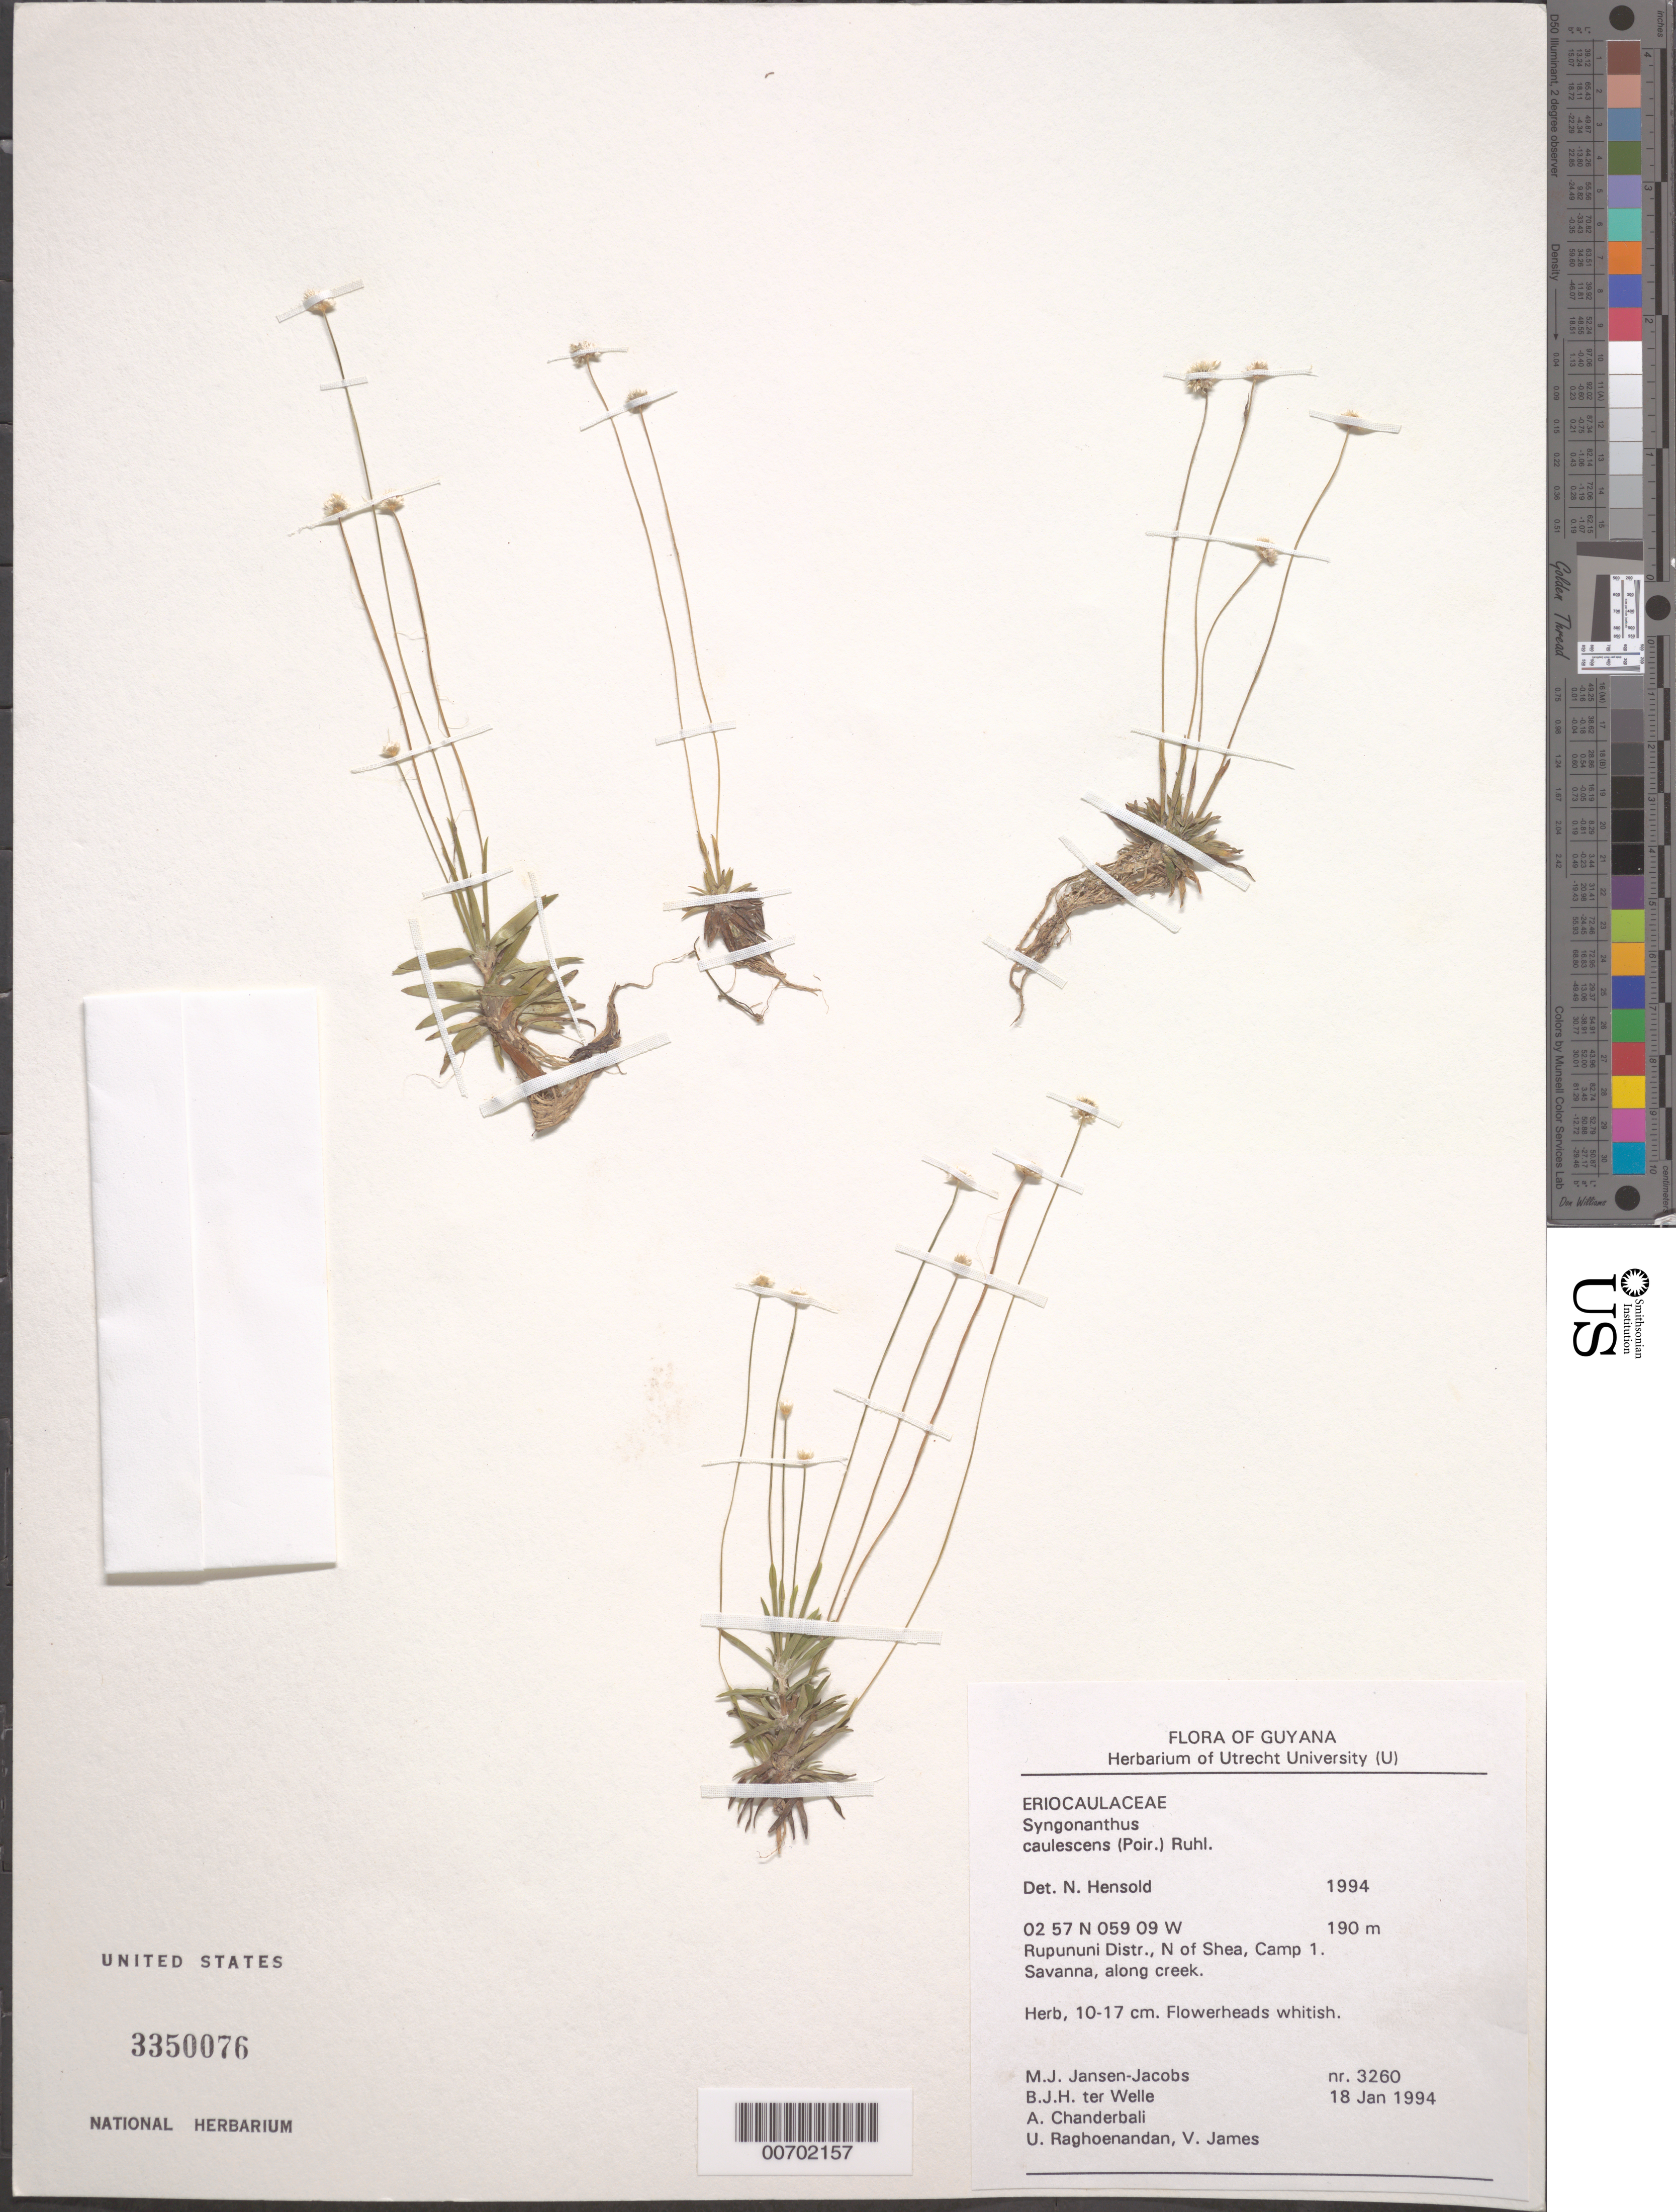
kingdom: Plantae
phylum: Tracheophyta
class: Liliopsida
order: Poales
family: Eriocaulaceae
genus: Syngonanthus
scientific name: Syngonanthus caulescens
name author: (Poir.) Ruhland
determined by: Hensold, N.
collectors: M. J. Jansen-Jacobs, B. Welle, A. S. Chanderbali, U. Raghoenandan & V. James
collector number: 3260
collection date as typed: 18-Jan-94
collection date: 1994-01-18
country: Guyana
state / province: U. Takutu-U. Essequibo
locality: Shea, N of, camp 1, Rupununi District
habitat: Savanna, along creek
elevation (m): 190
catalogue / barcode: US 3350076